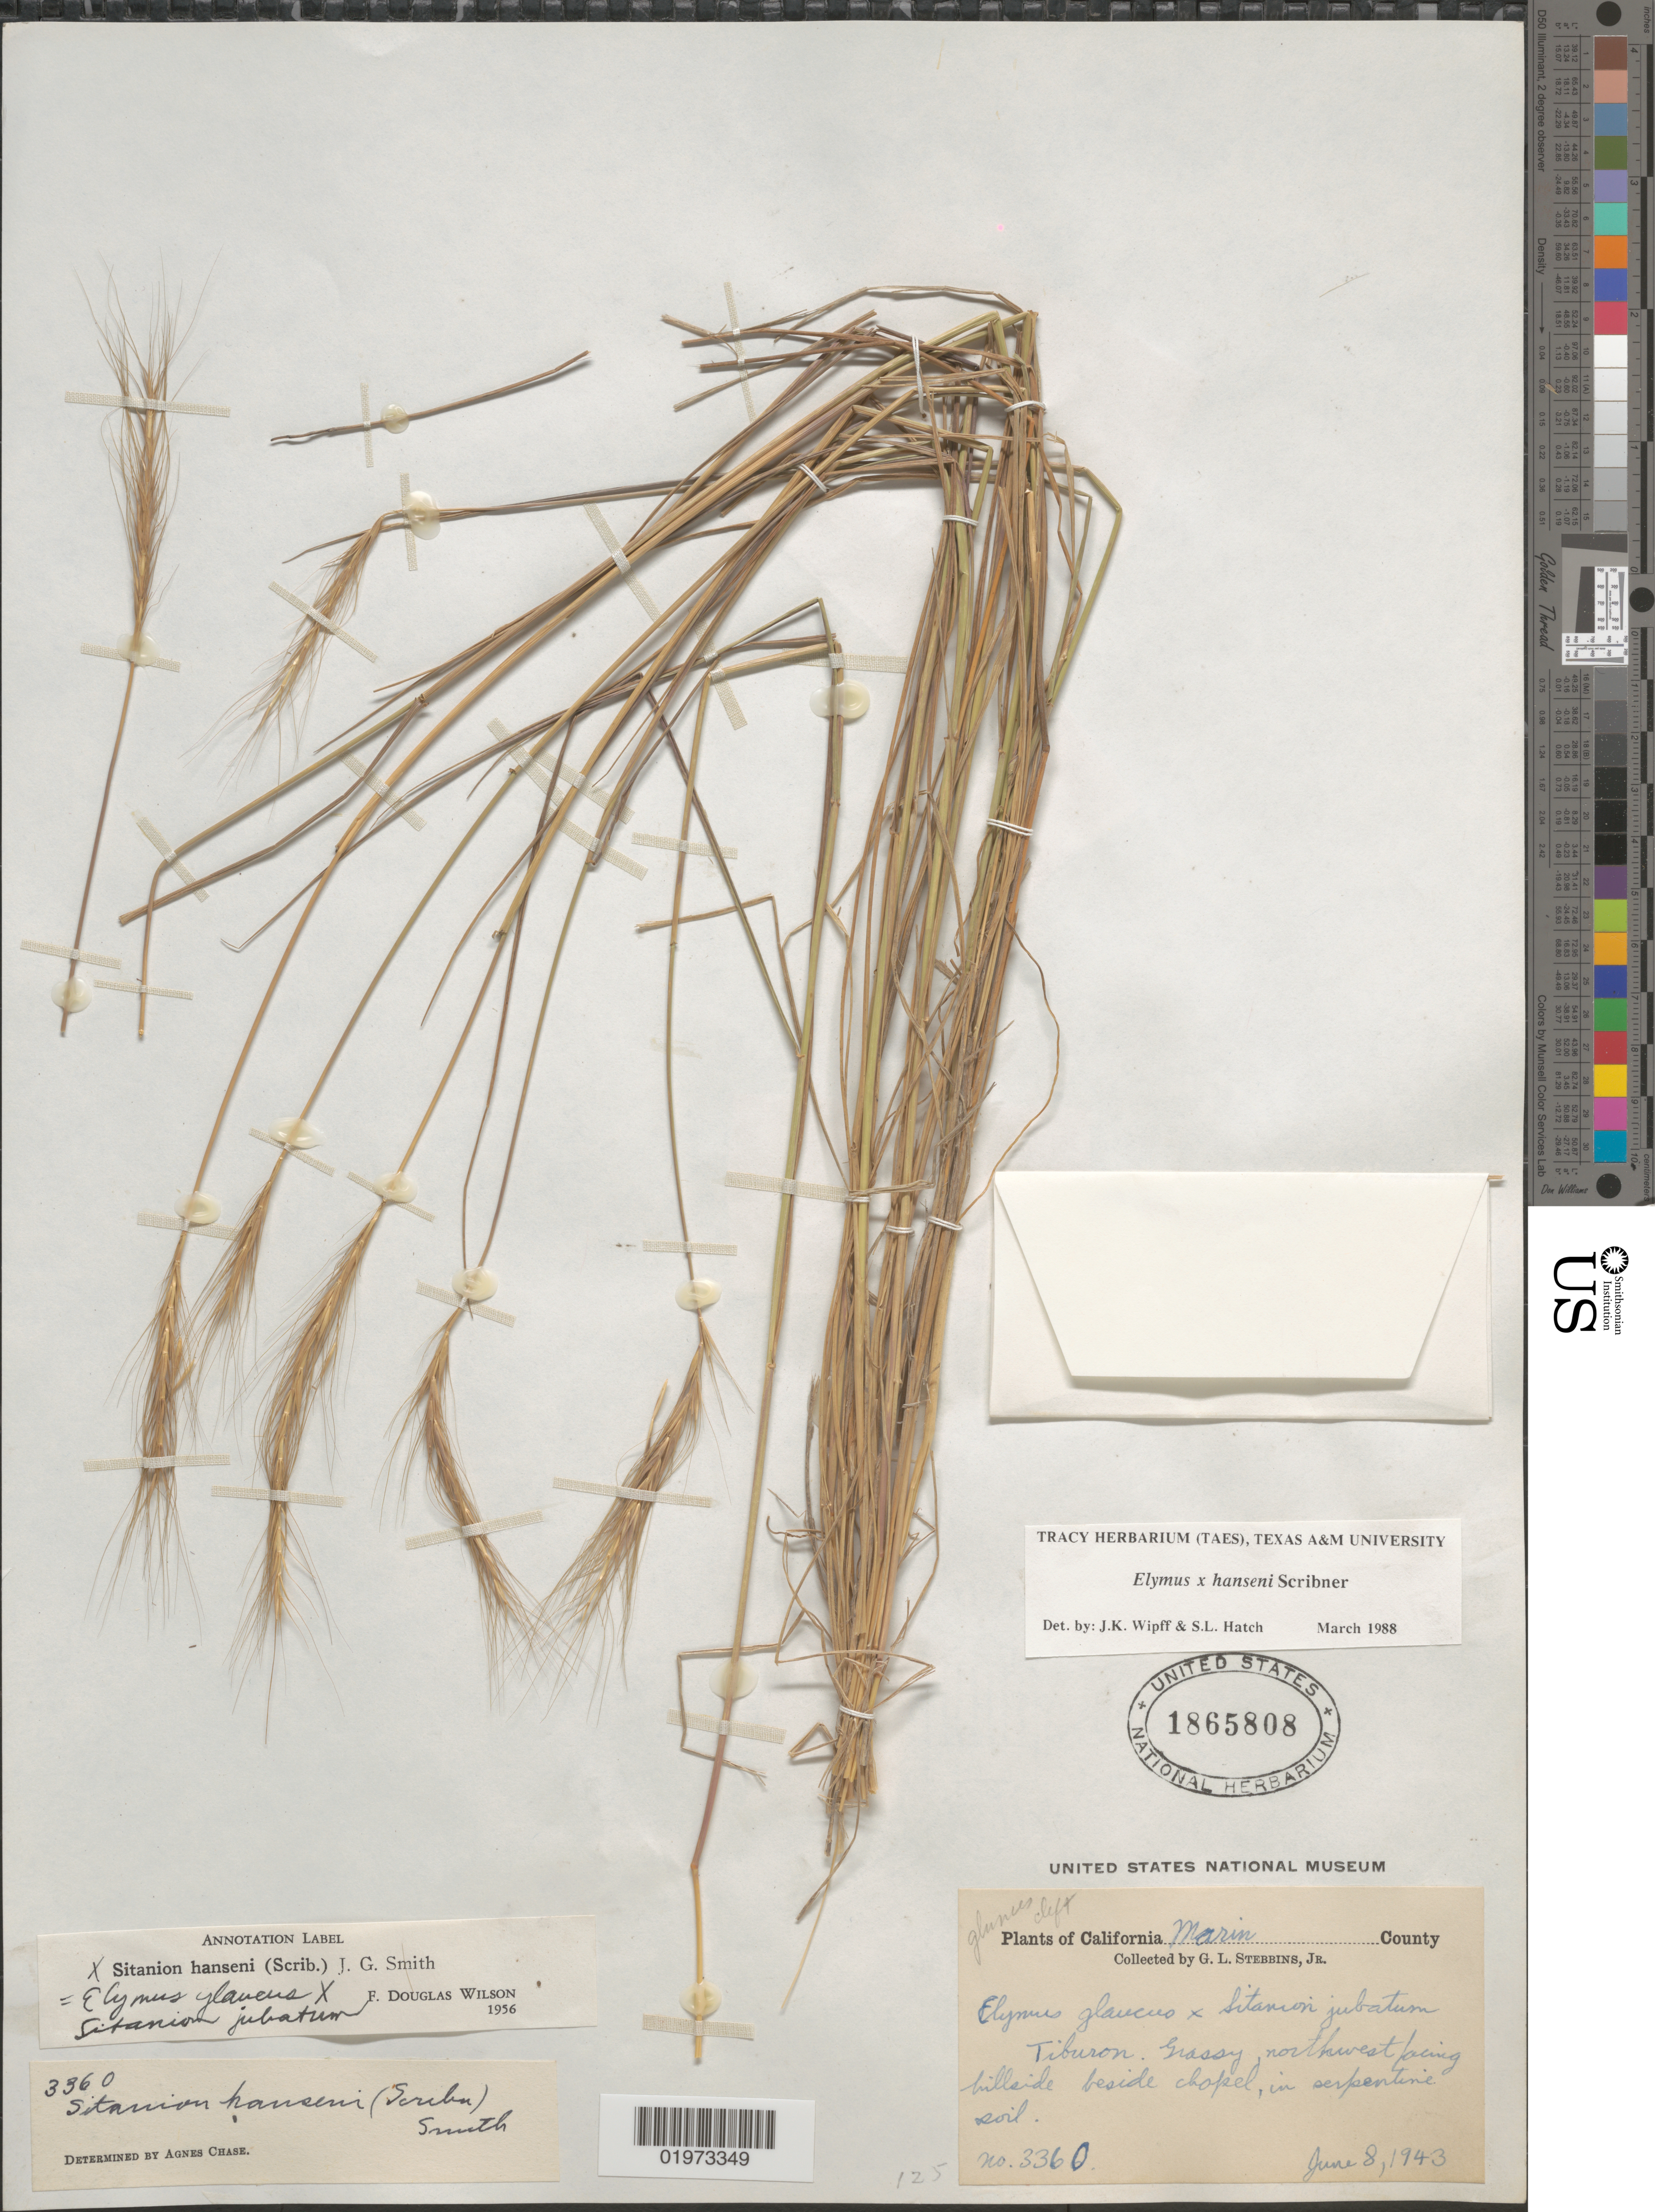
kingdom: Plantae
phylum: Tracheophyta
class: Liliopsida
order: Poales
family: Poaceae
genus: Elymus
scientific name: Elymus x hansenii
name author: Scribn.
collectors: G. L. Stebbins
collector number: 3360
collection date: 1943-06-08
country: United States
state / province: California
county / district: Marin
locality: Marin County. Tiburon. Grassy, northwest facing hillside beside chapel, in serpentine soil.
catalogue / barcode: US 1865808